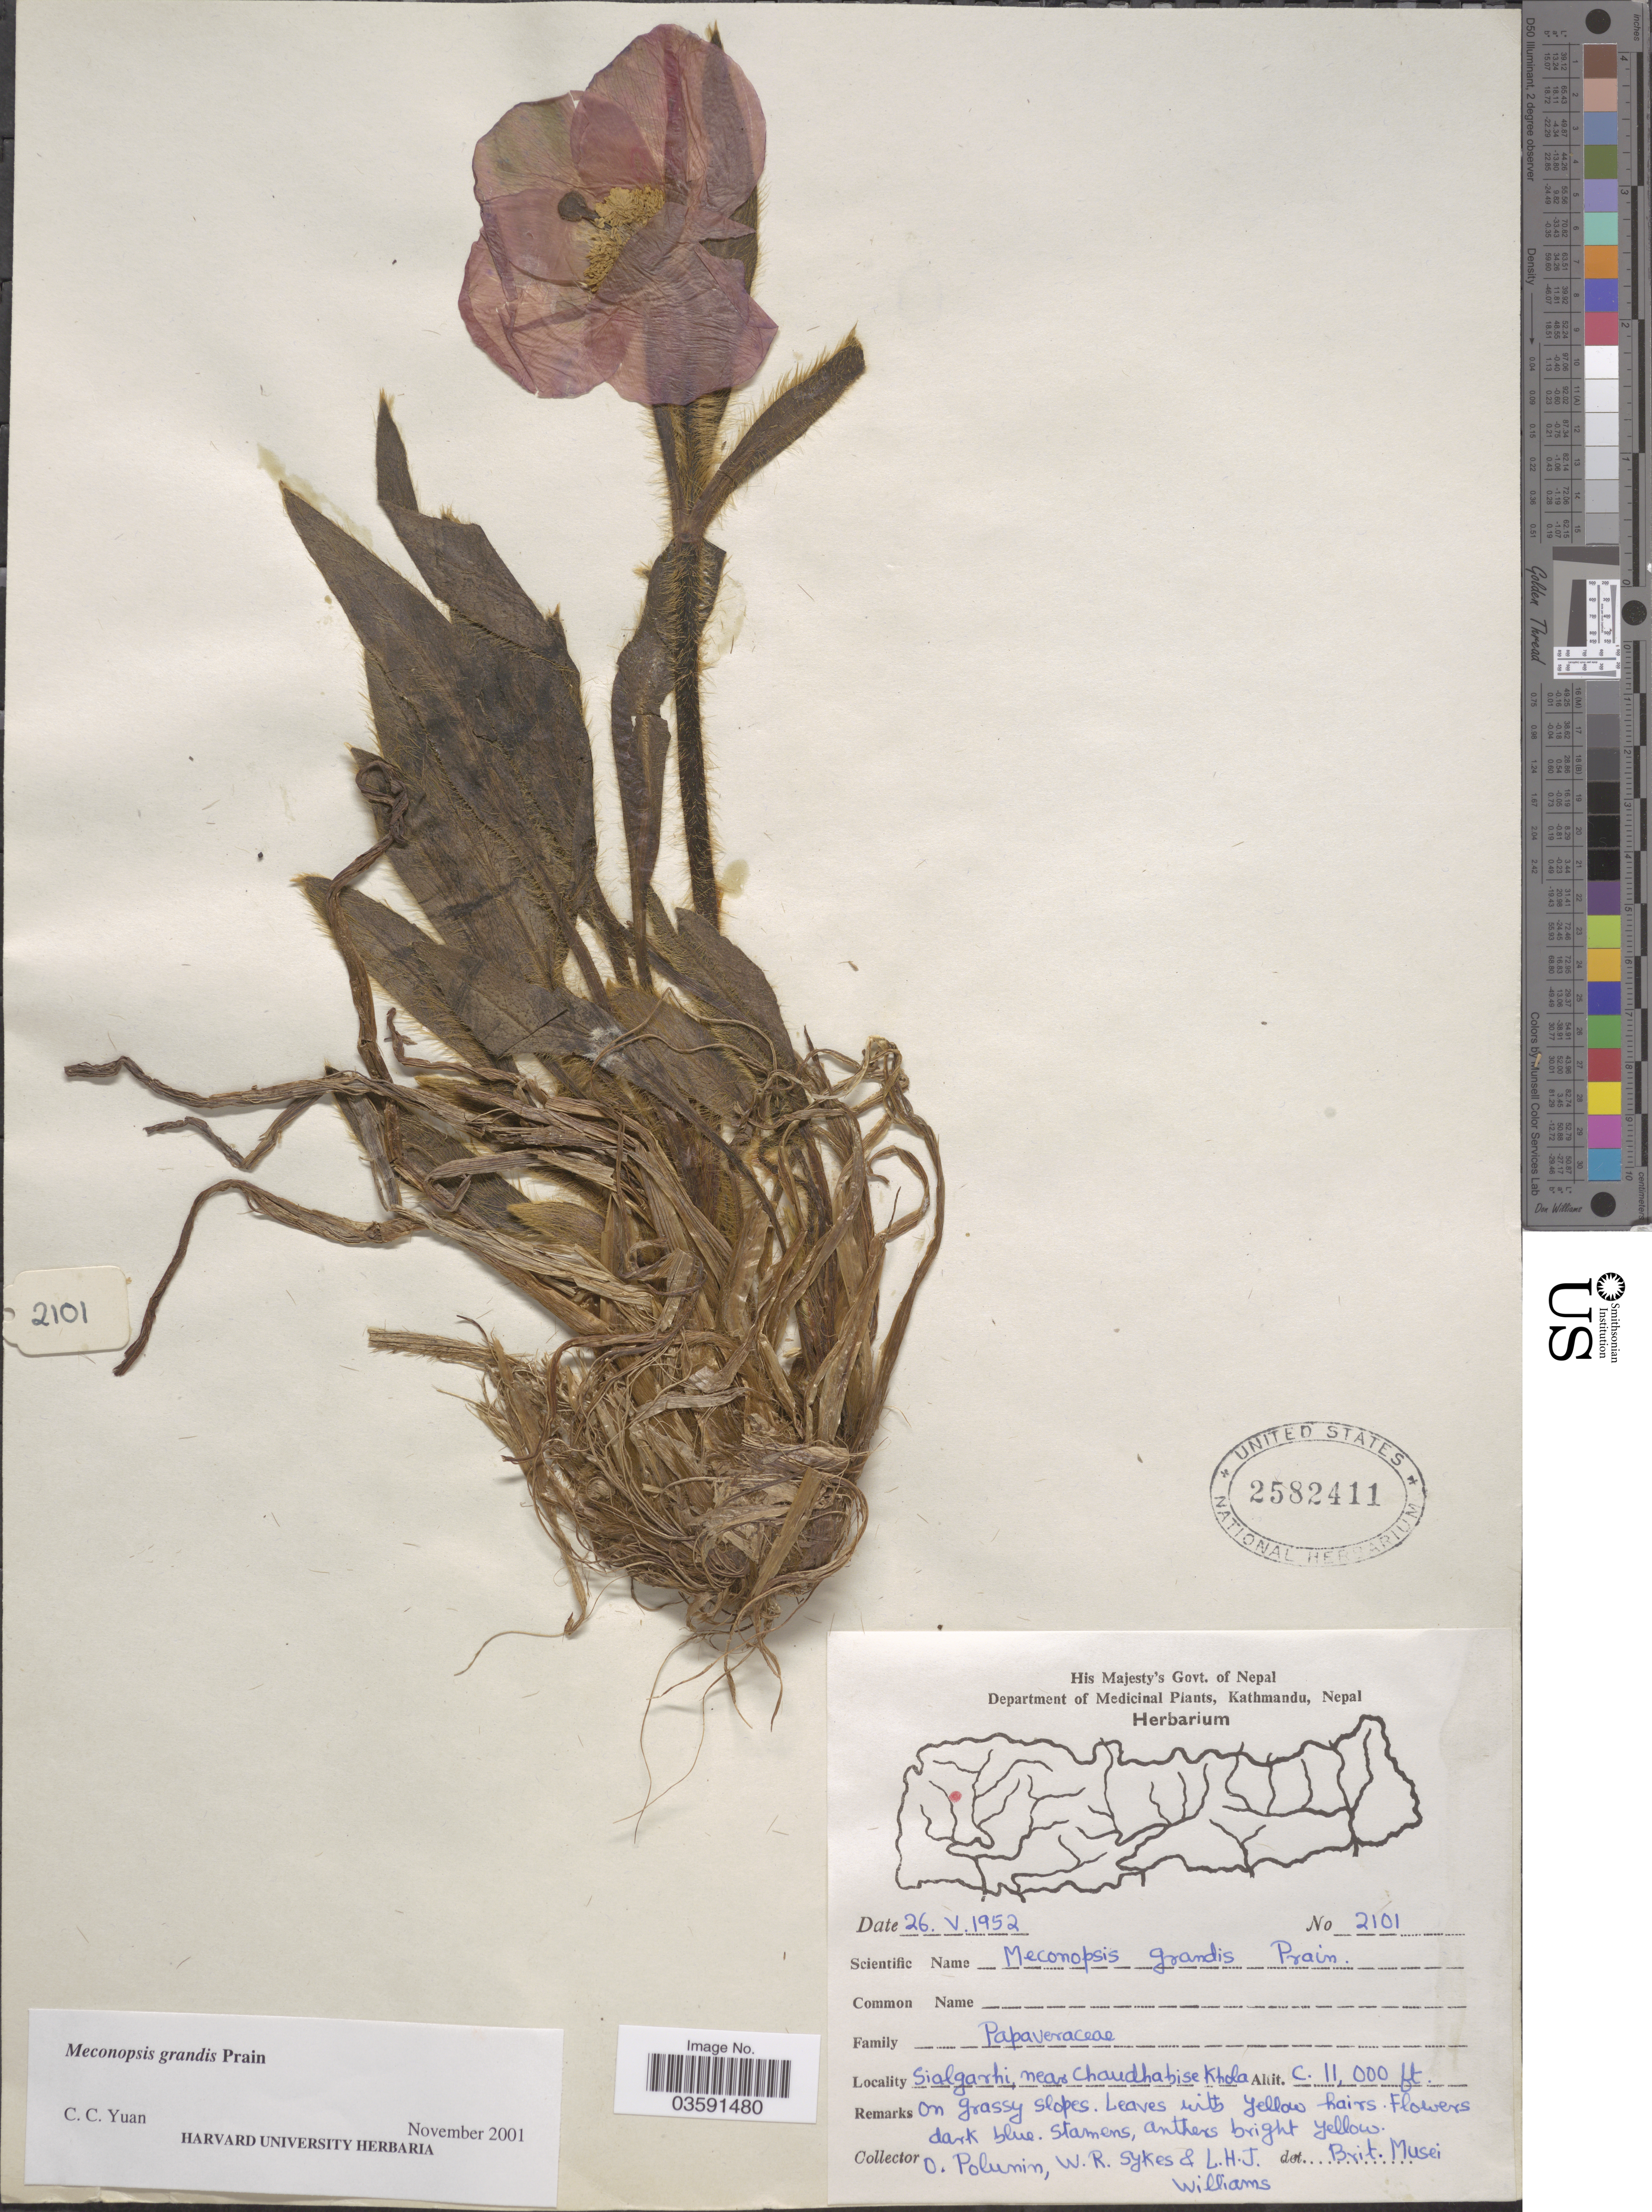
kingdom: Plantae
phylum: Tracheophyta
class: Magnoliopsida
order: Ranunculales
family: Papaveraceae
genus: Meconopsis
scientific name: Meconopsis grandis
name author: Prain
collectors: O. V. Polunin, W. R. Sykes & L. H. J. Williams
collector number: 2101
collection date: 1952-05-26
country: Nepal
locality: Sialgarhi, near Chaudhabise Khola.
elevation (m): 3353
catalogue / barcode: US 2582411